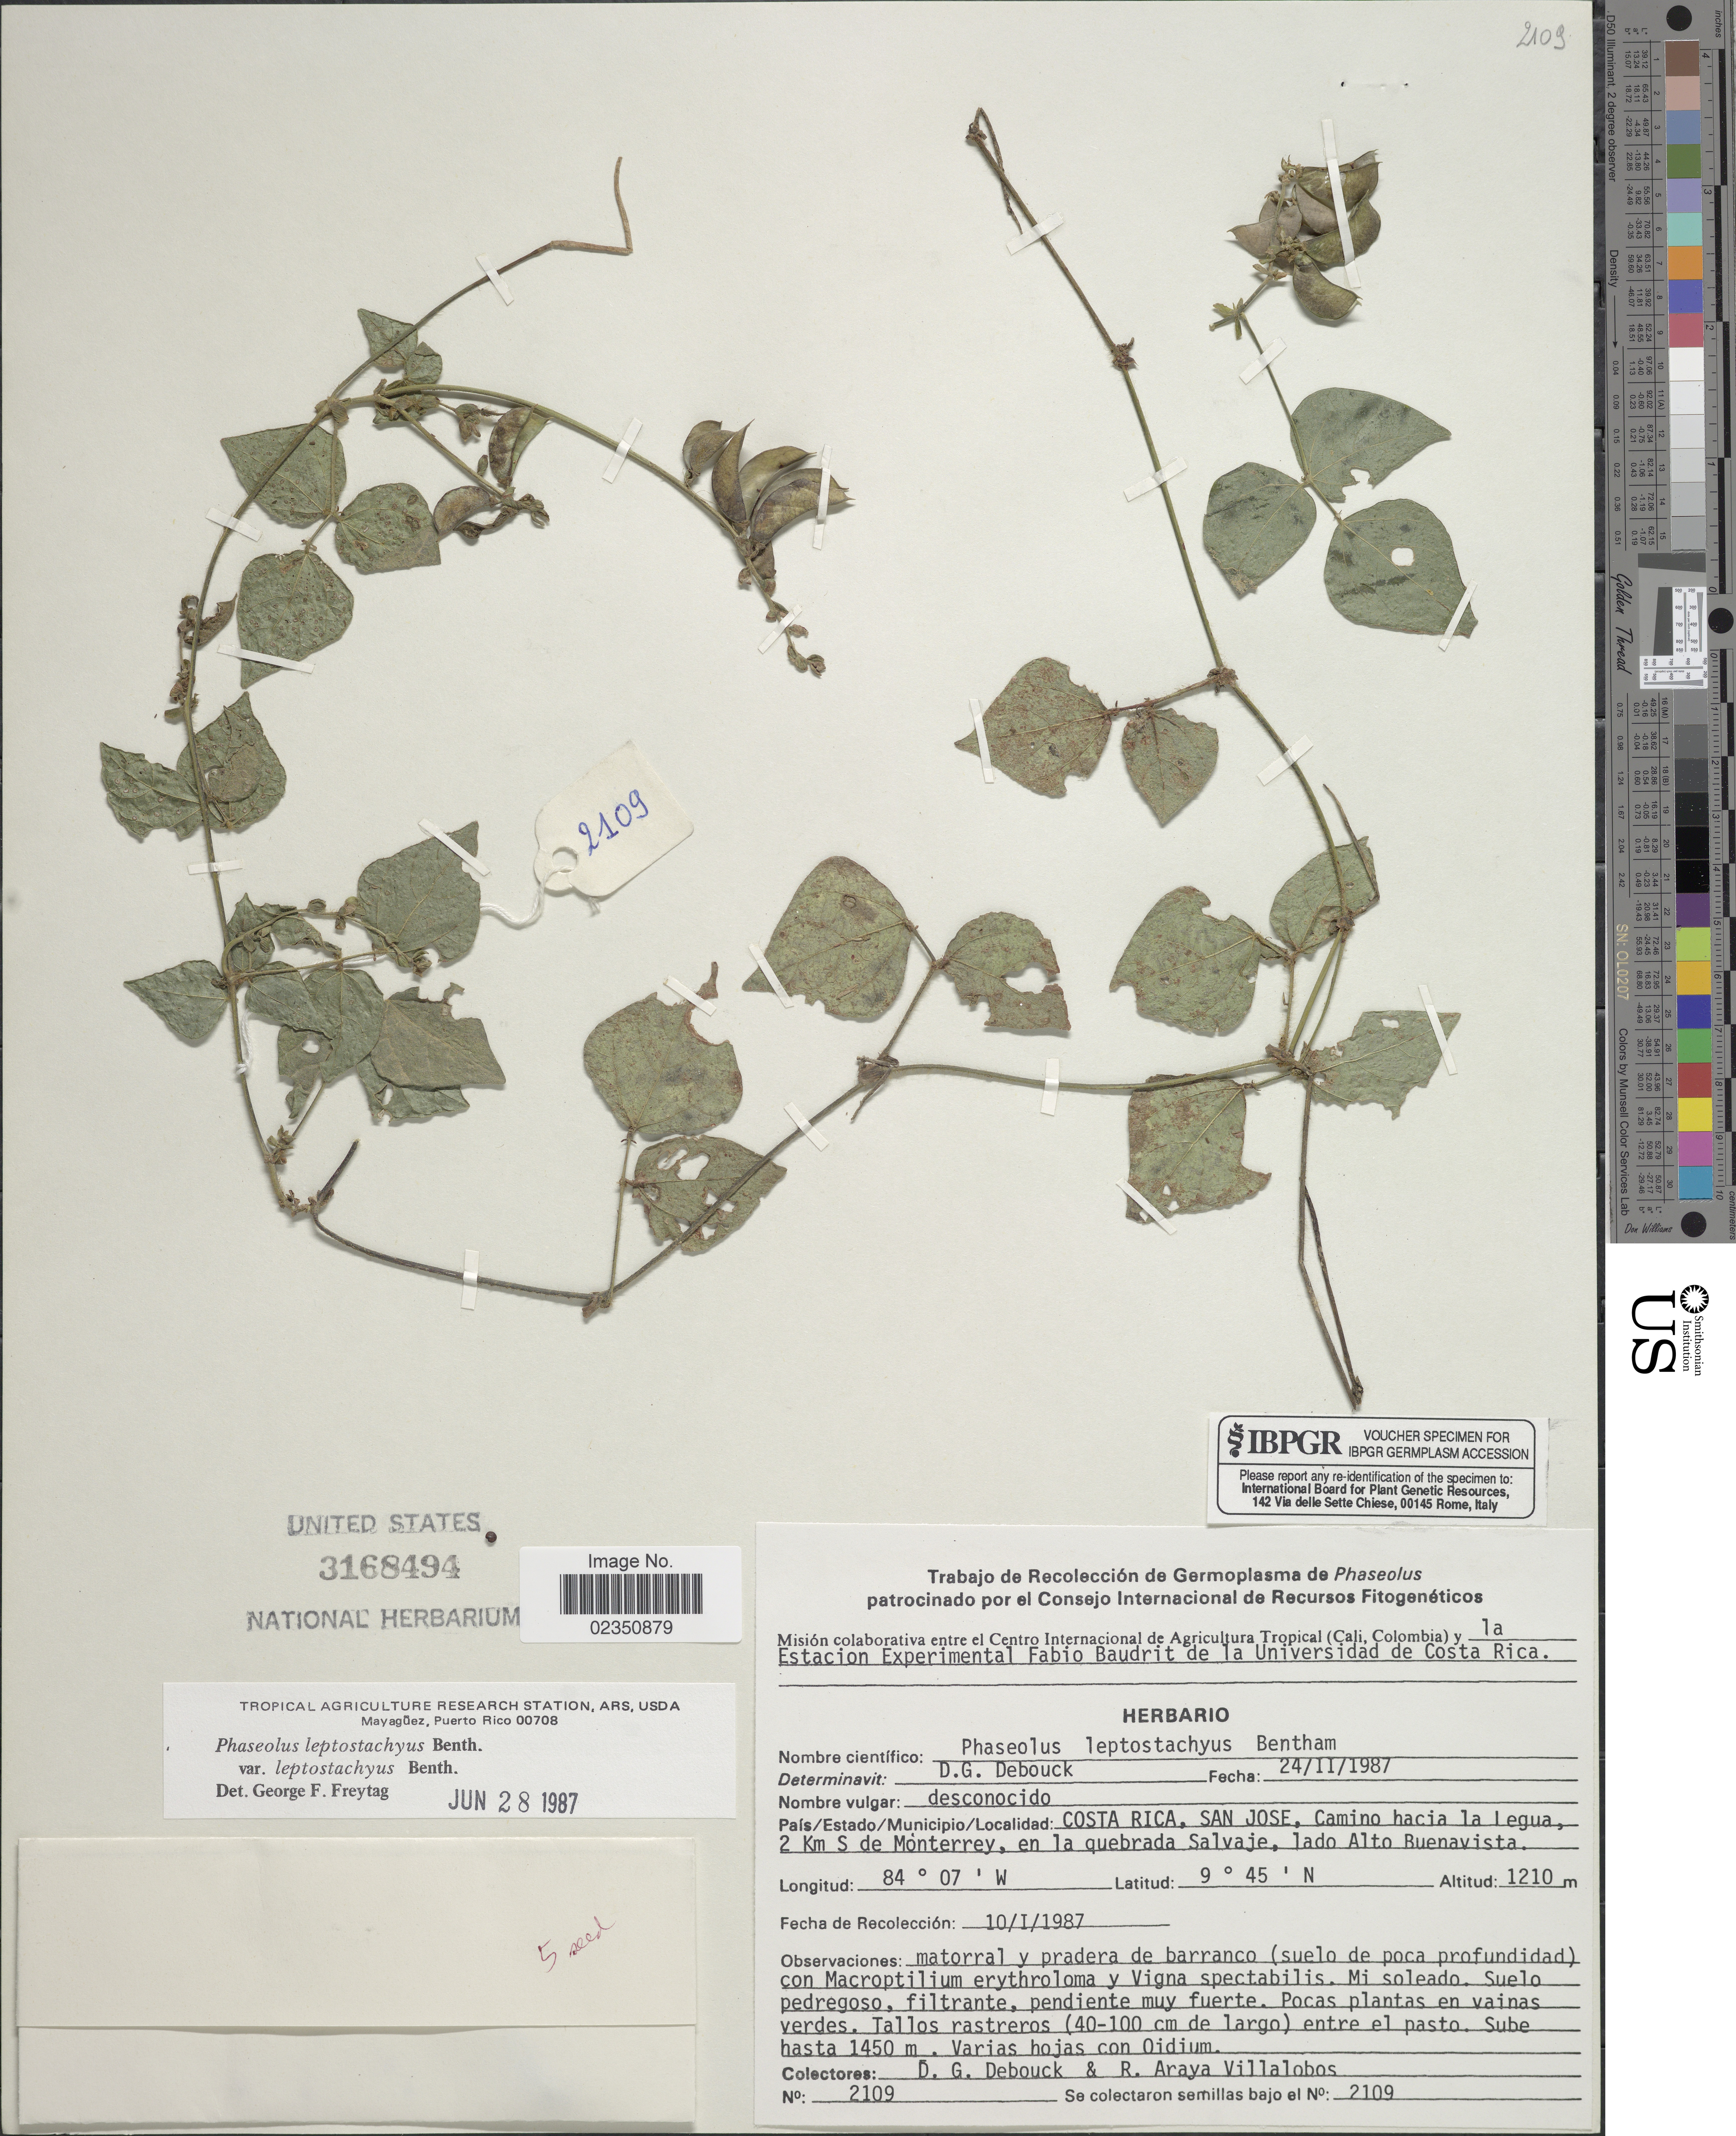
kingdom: Plantae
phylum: Tracheophyta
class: Magnoliopsida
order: Fabales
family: Fabaceae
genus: Phaseolus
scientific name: Phaseolus leptostachyus var. leptostachyus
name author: Benth.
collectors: D. Debouck & R. Araya Villalobos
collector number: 2109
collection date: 1987-01-10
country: Costa Rica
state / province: San José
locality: Camino hacia la Legua, 2 Km S de Monterrey, en la quebrada Salvaje, lado Alto Buenavista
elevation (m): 1210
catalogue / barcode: US 3168494